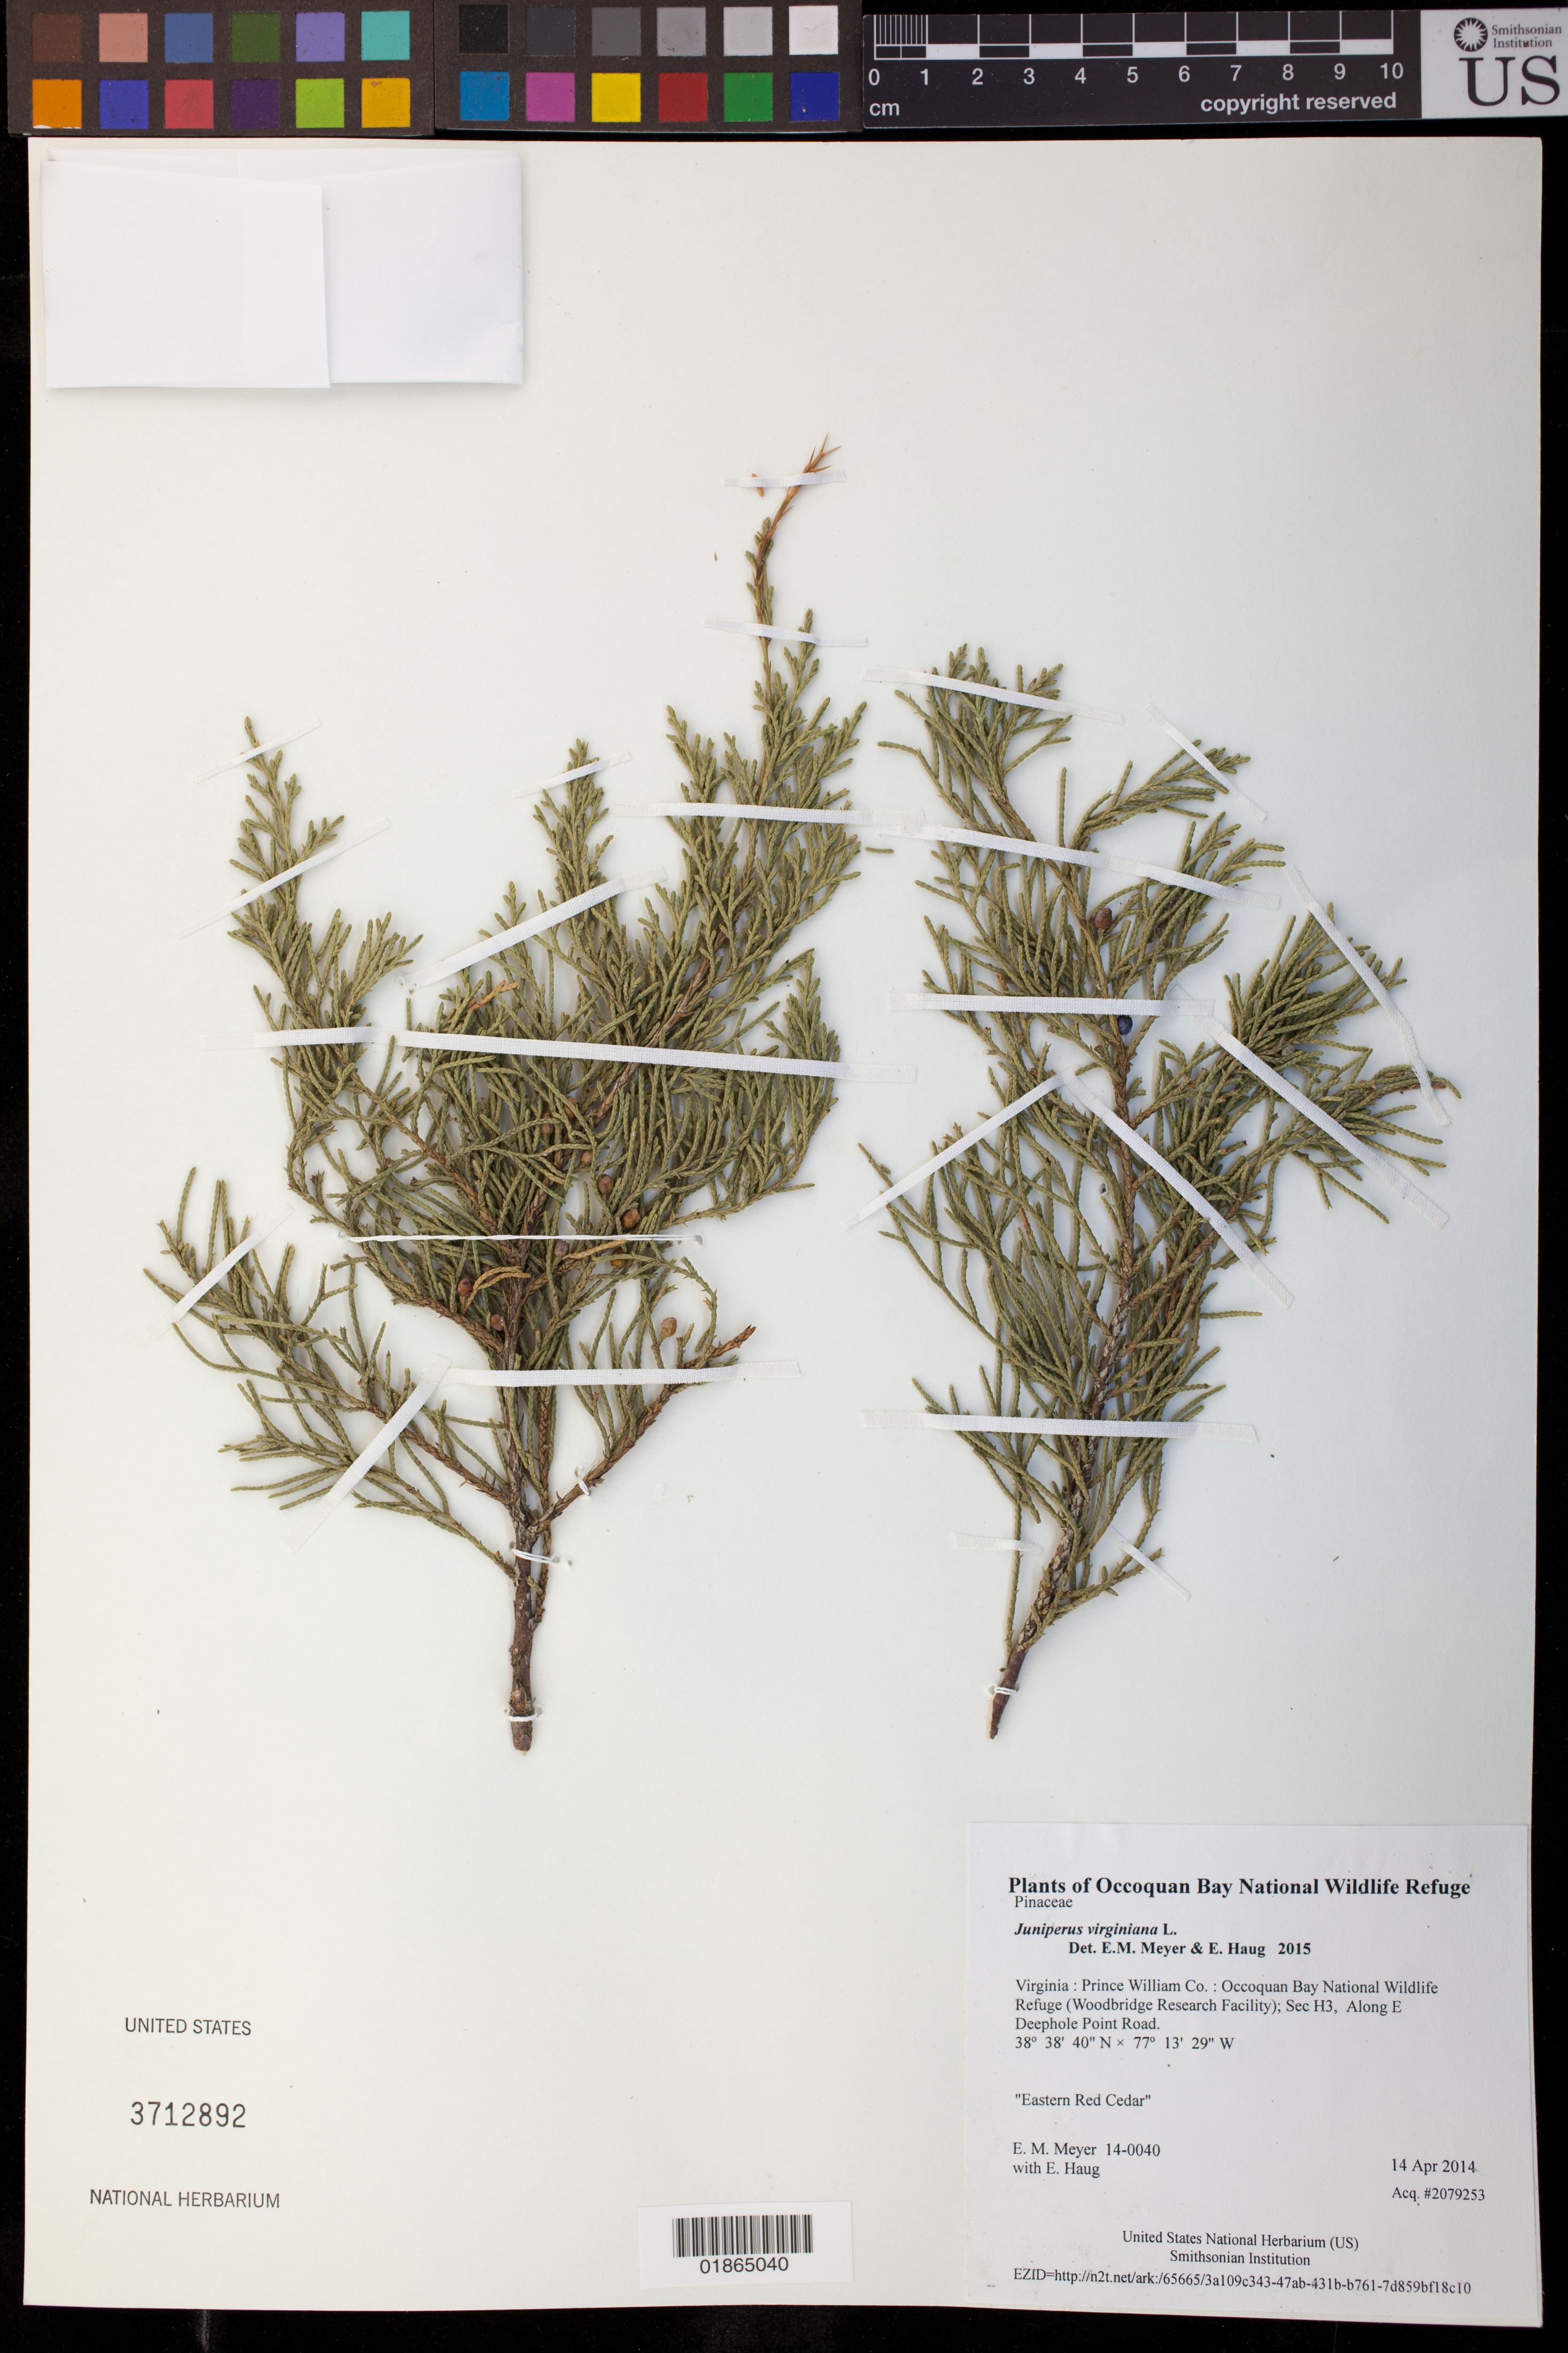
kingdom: Plantae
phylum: Tracheophyta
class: Pinopsida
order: Pinales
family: Cupressaceae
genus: Juniperus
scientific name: Juniperus virginiana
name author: L.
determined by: Meyer, E. M.; Haug, E.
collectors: E. M. Meyer & E. Haug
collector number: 14-0040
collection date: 2014-04-14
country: United States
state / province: Virginia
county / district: Prince William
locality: Occoquan Bay National Wildlife Refuge (Woodbridge Research Facility); Sec H3, Along E Deephole Point Road.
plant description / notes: Eastern Red Cedar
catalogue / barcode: US 3712892